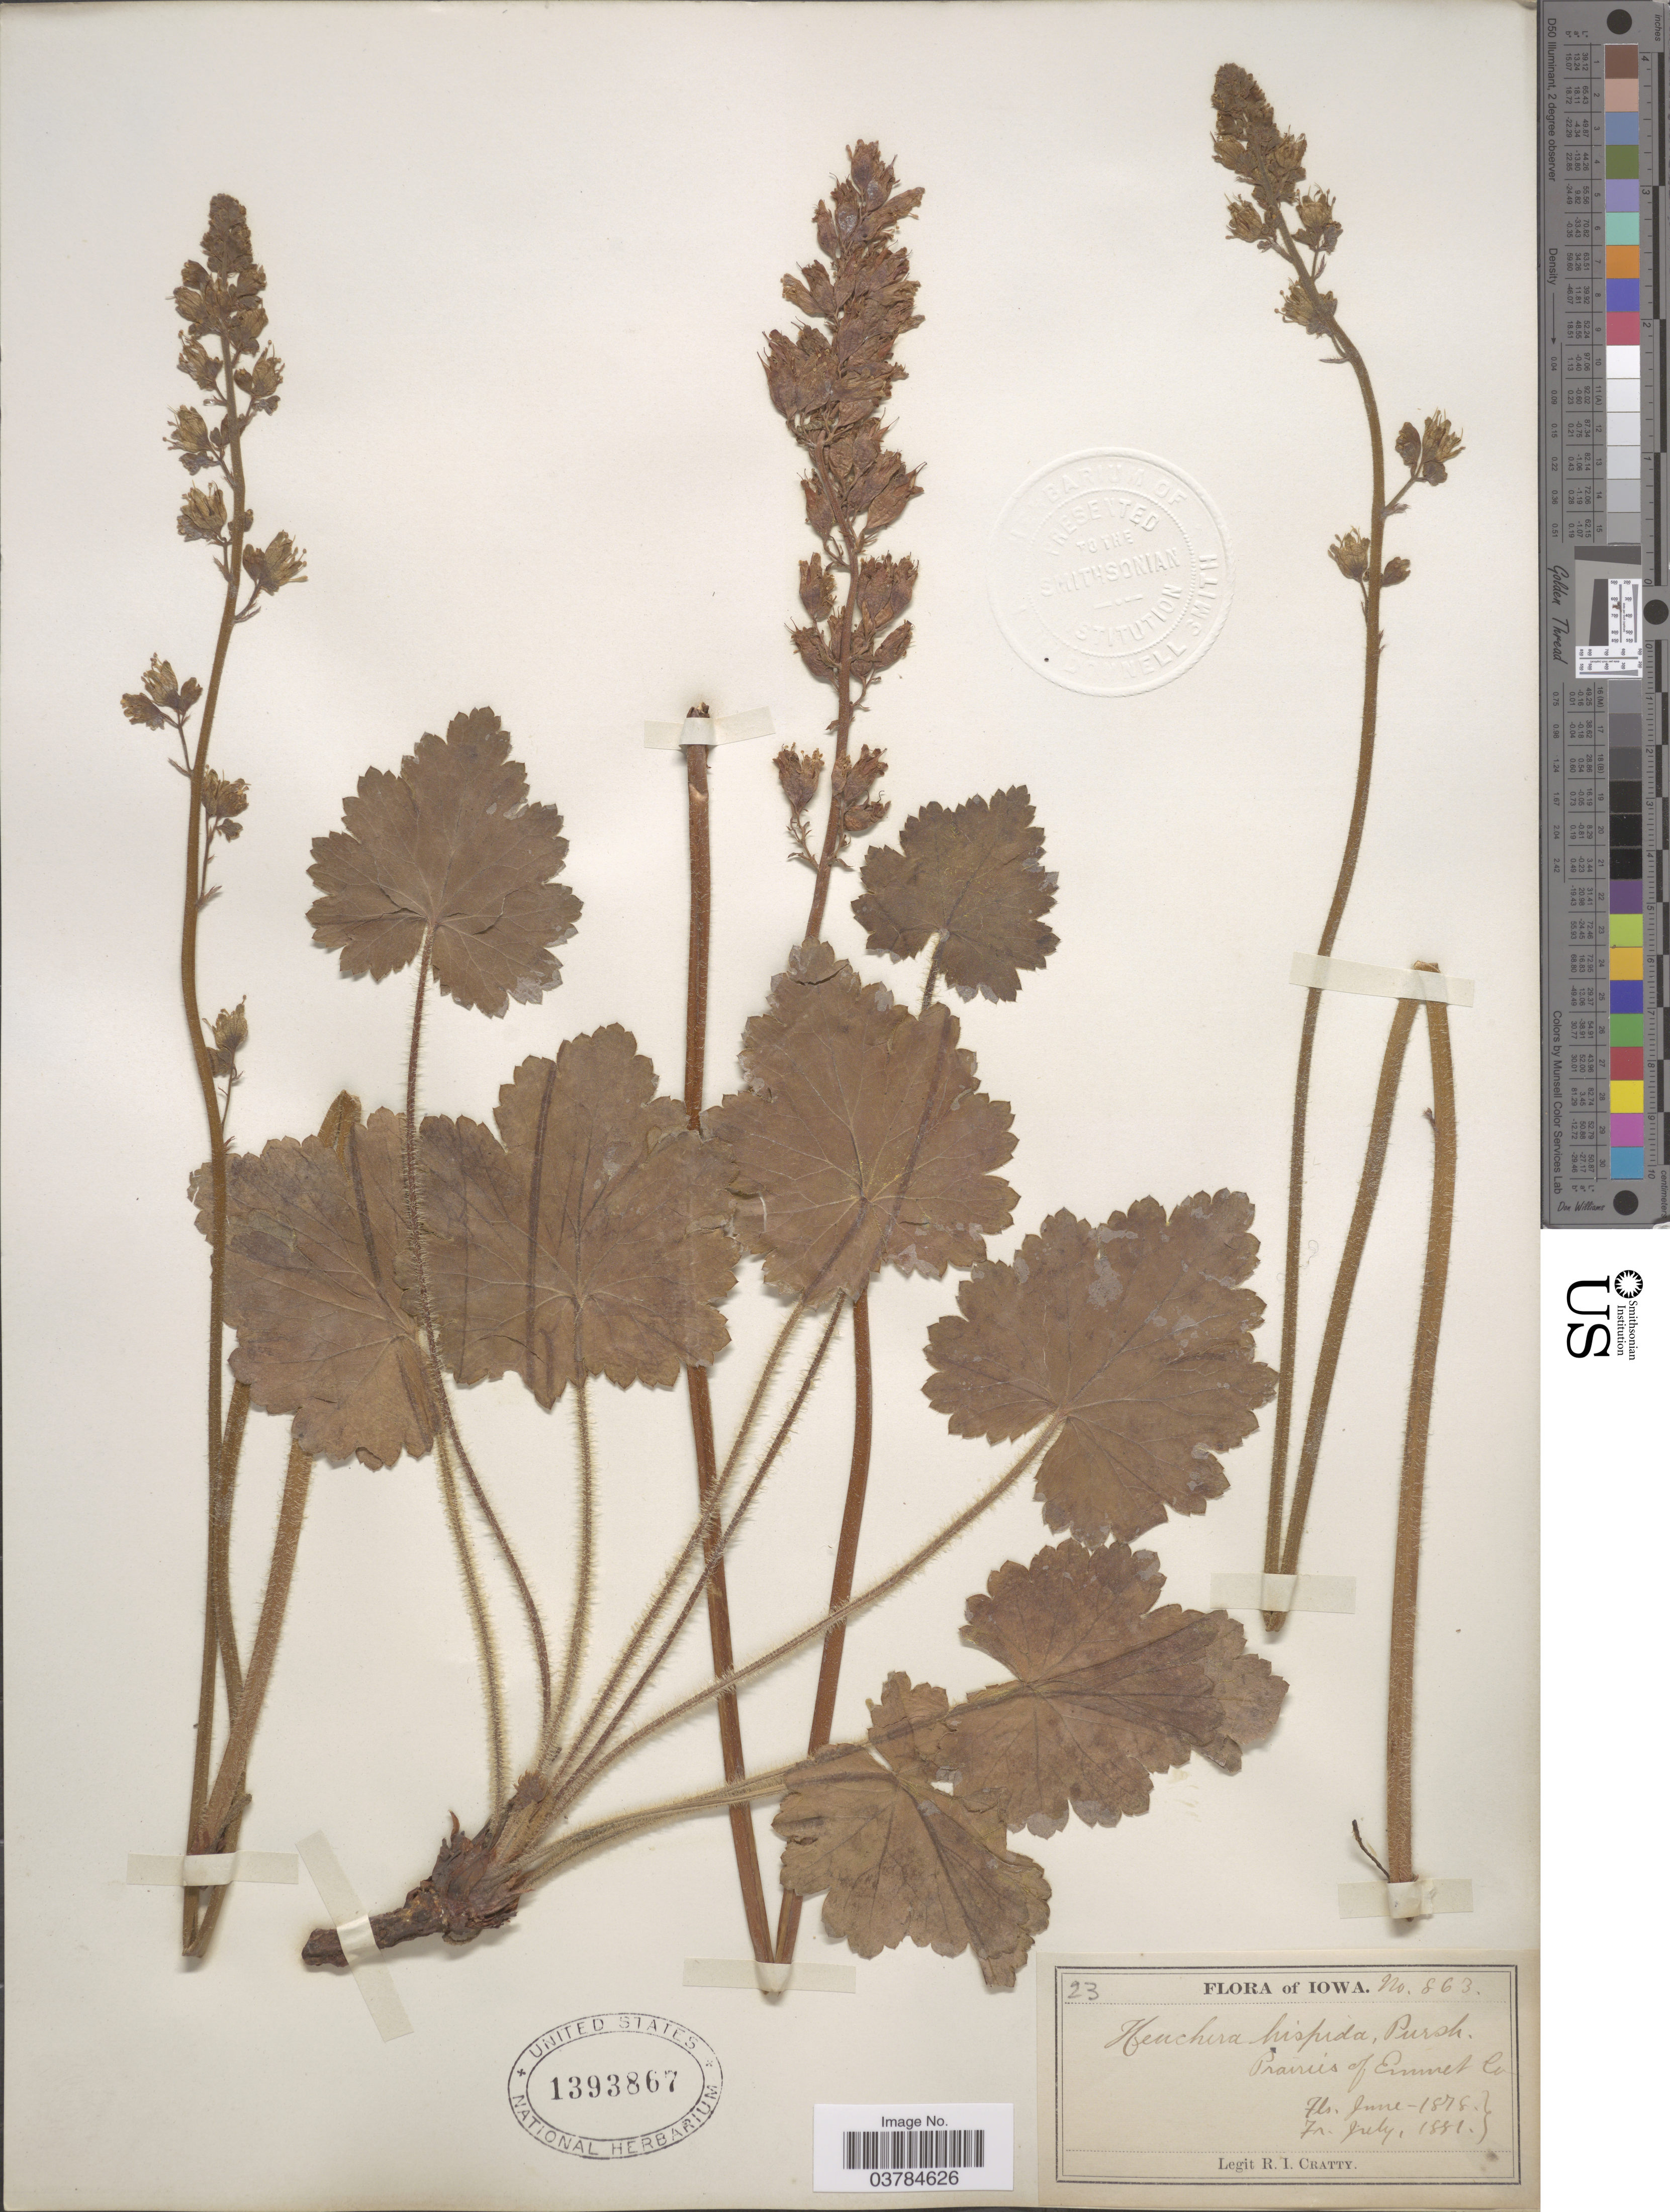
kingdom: Plantae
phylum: Tracheophyta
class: Magnoliopsida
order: Saxifragales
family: Saxifragaceae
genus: Heuchera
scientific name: Heuchera hispida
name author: Pursh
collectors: R. Cratty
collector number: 863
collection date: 1878-06/1881-07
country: United States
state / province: Iowa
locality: Prairies of Emmet Co.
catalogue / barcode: US 1393867